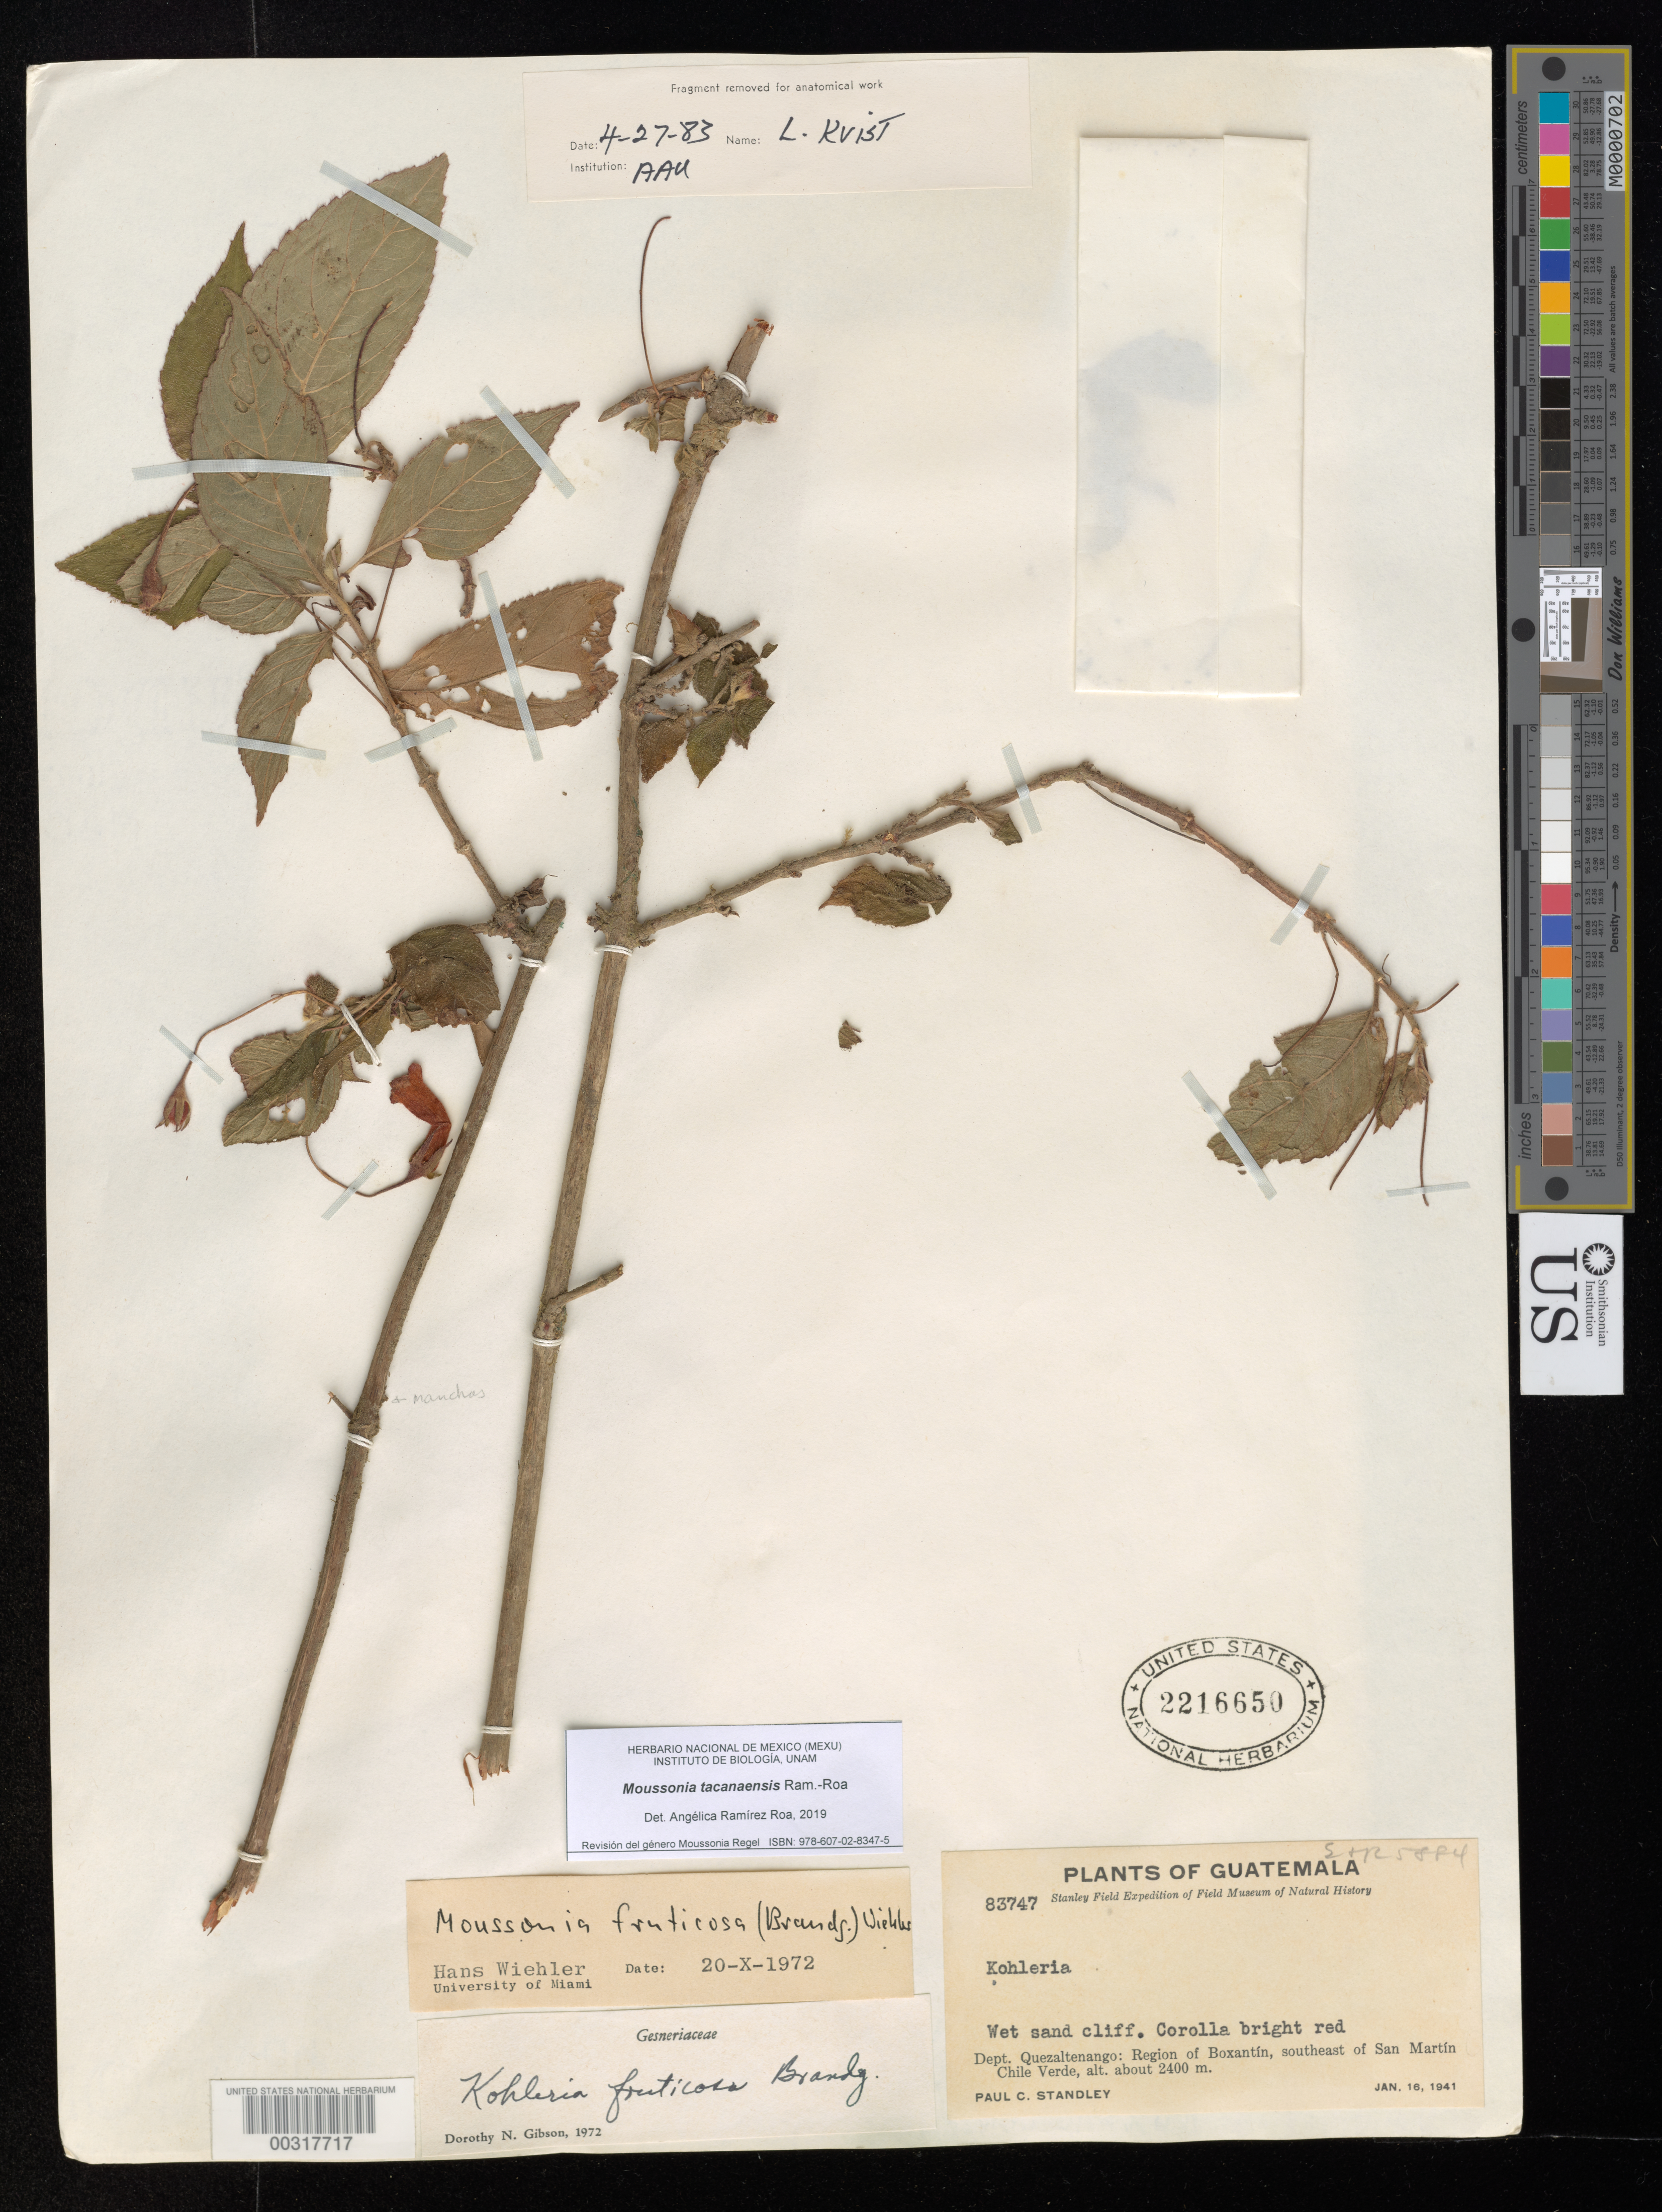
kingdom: Plantae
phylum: Tracheophyta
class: Magnoliopsida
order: Lamiales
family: Gesneriaceae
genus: Moussonia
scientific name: Moussonia tacanaensis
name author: Ram.-Roa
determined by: Ramírez-Roa, A.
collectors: P. C. Standley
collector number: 83747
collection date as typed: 16 Jan 1941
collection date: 1941-01-16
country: Guatemala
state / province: Quetzaltenango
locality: Region of Boxantin, SE of San Martin Chile Verde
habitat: Wet sand cliff. Corolla bright red.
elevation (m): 2400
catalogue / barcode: US 2216650